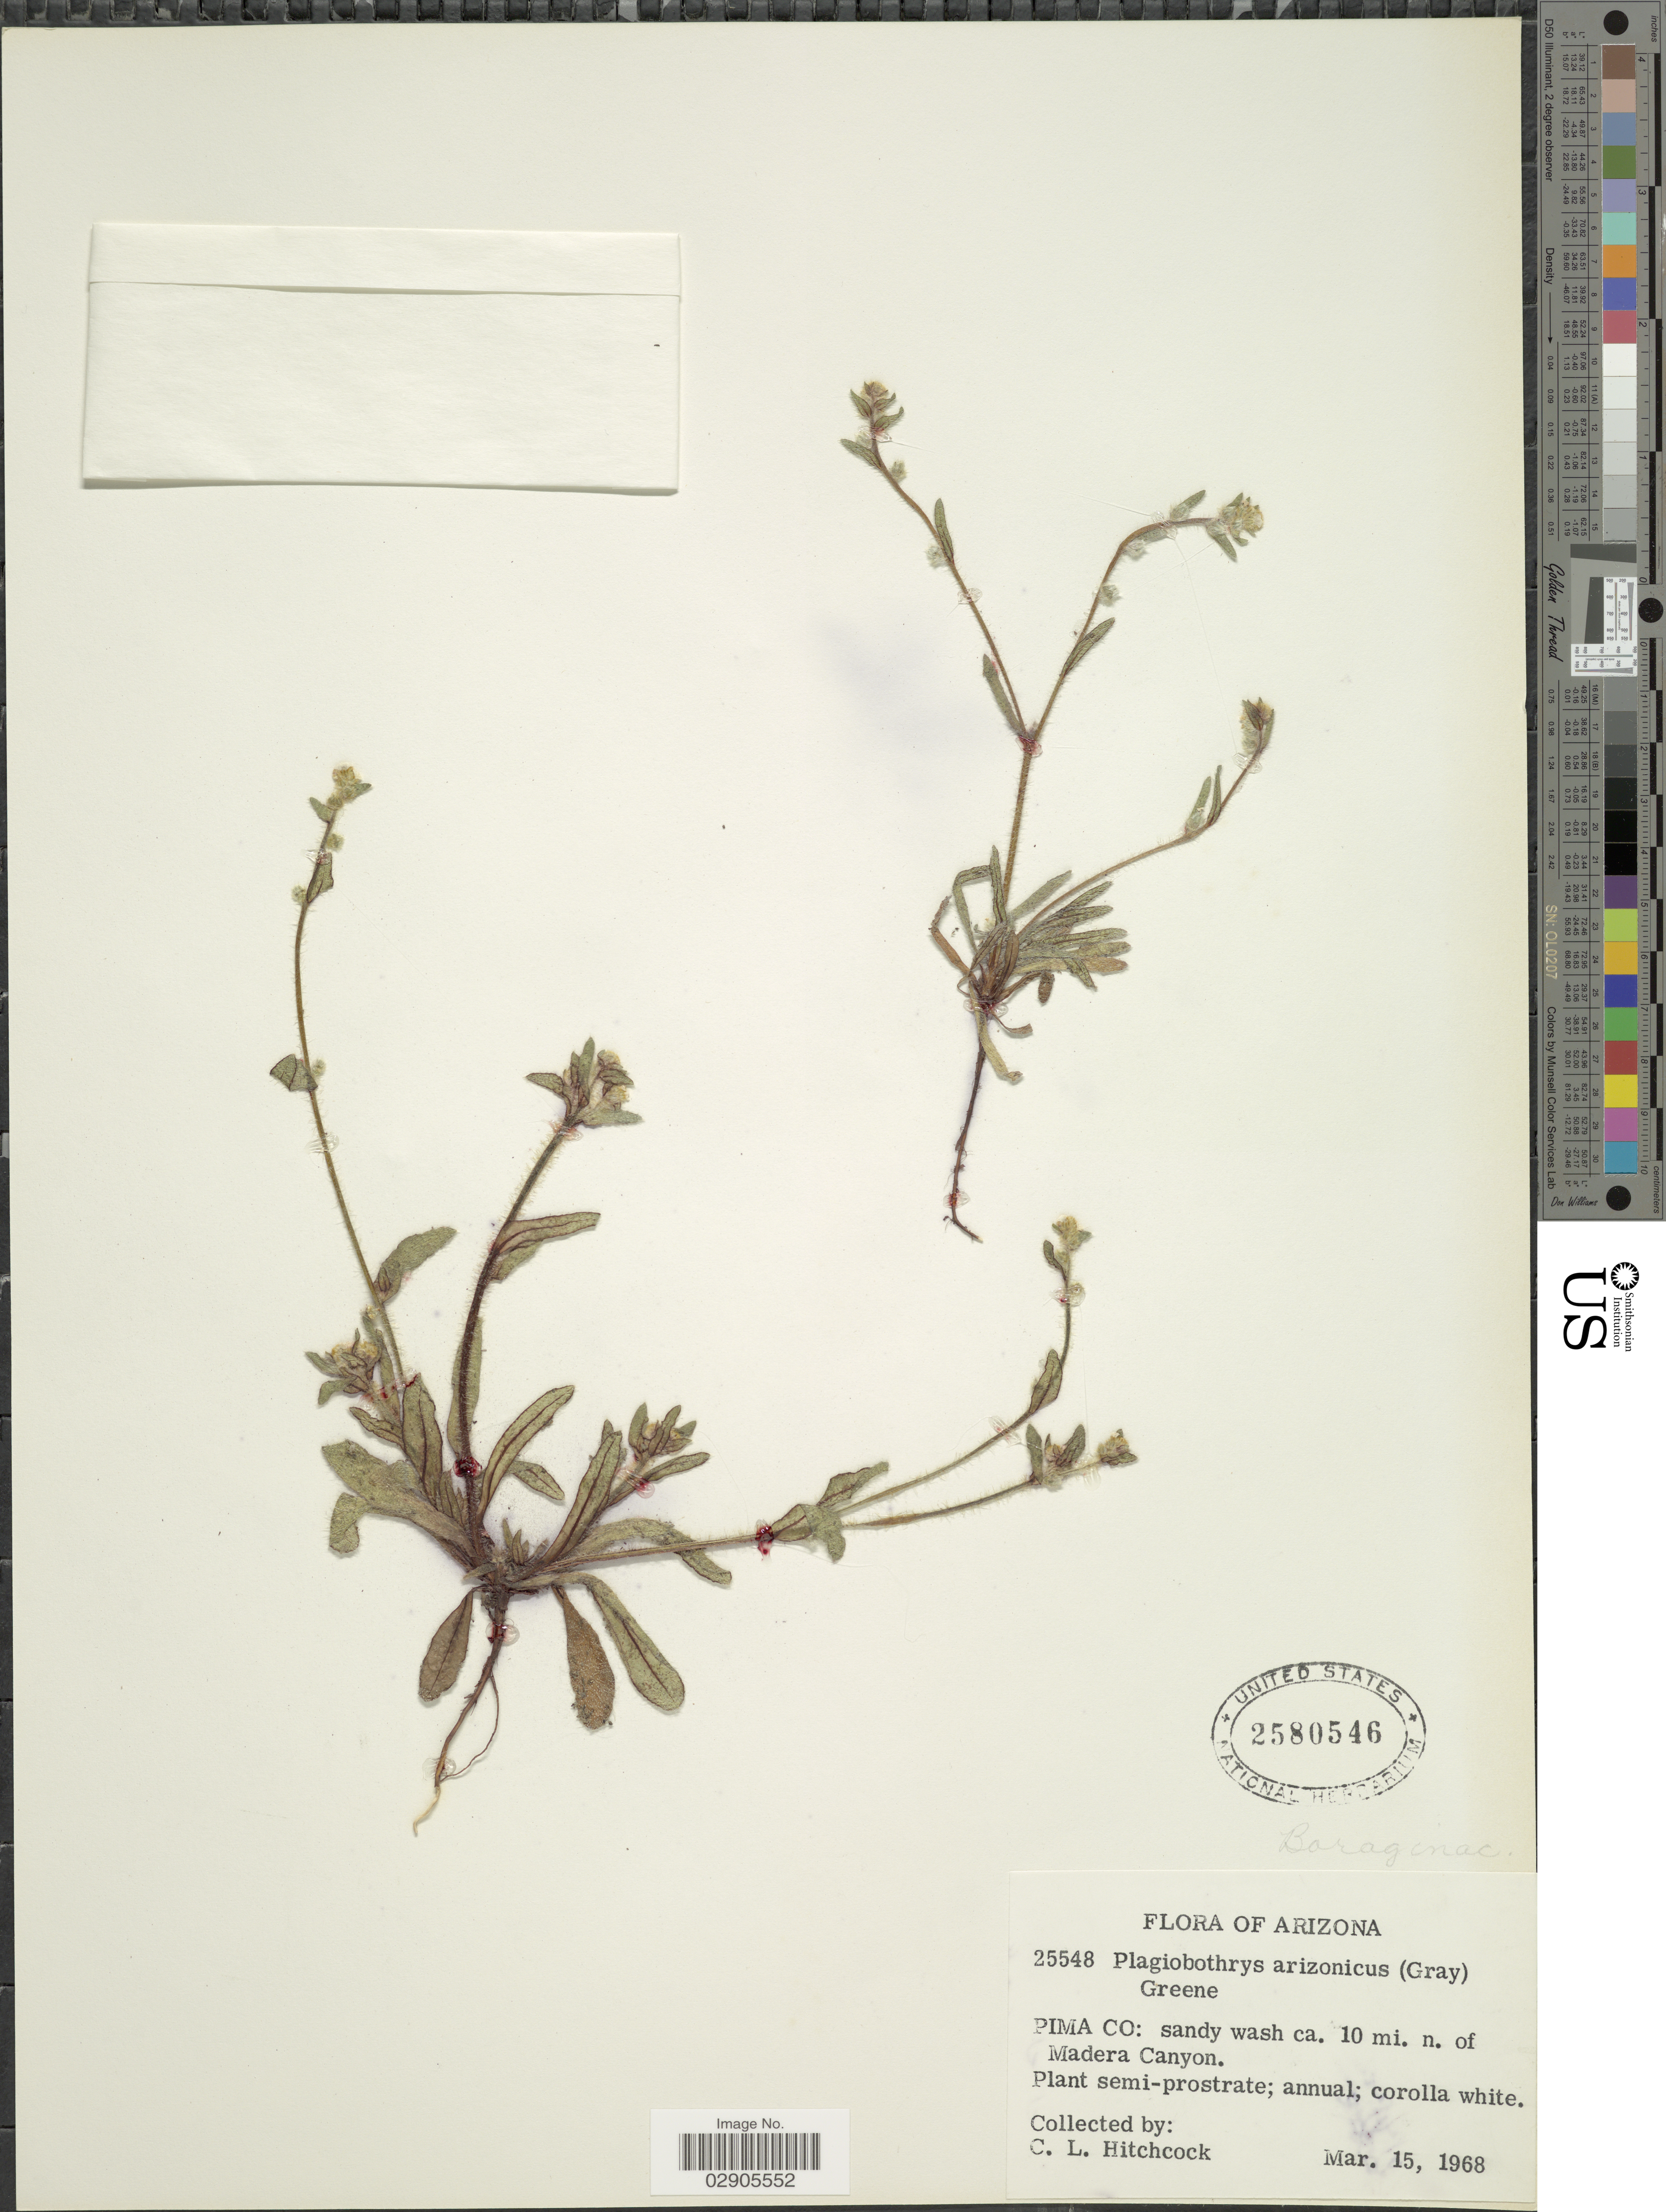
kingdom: Plantae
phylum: Tracheophyta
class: Magnoliopsida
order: Boraginales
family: Boraginaceae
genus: Plagiobothrys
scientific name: Plagiobothrys arizonicus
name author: (A. Gray) Greene ex A. Gray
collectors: C. L. Hitchcock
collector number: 25548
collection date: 1968-03-15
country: United States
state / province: Arizona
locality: Pima Co: sandy wash ca. 10 mi. n. of Madera Canyon.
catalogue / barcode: US 2580546